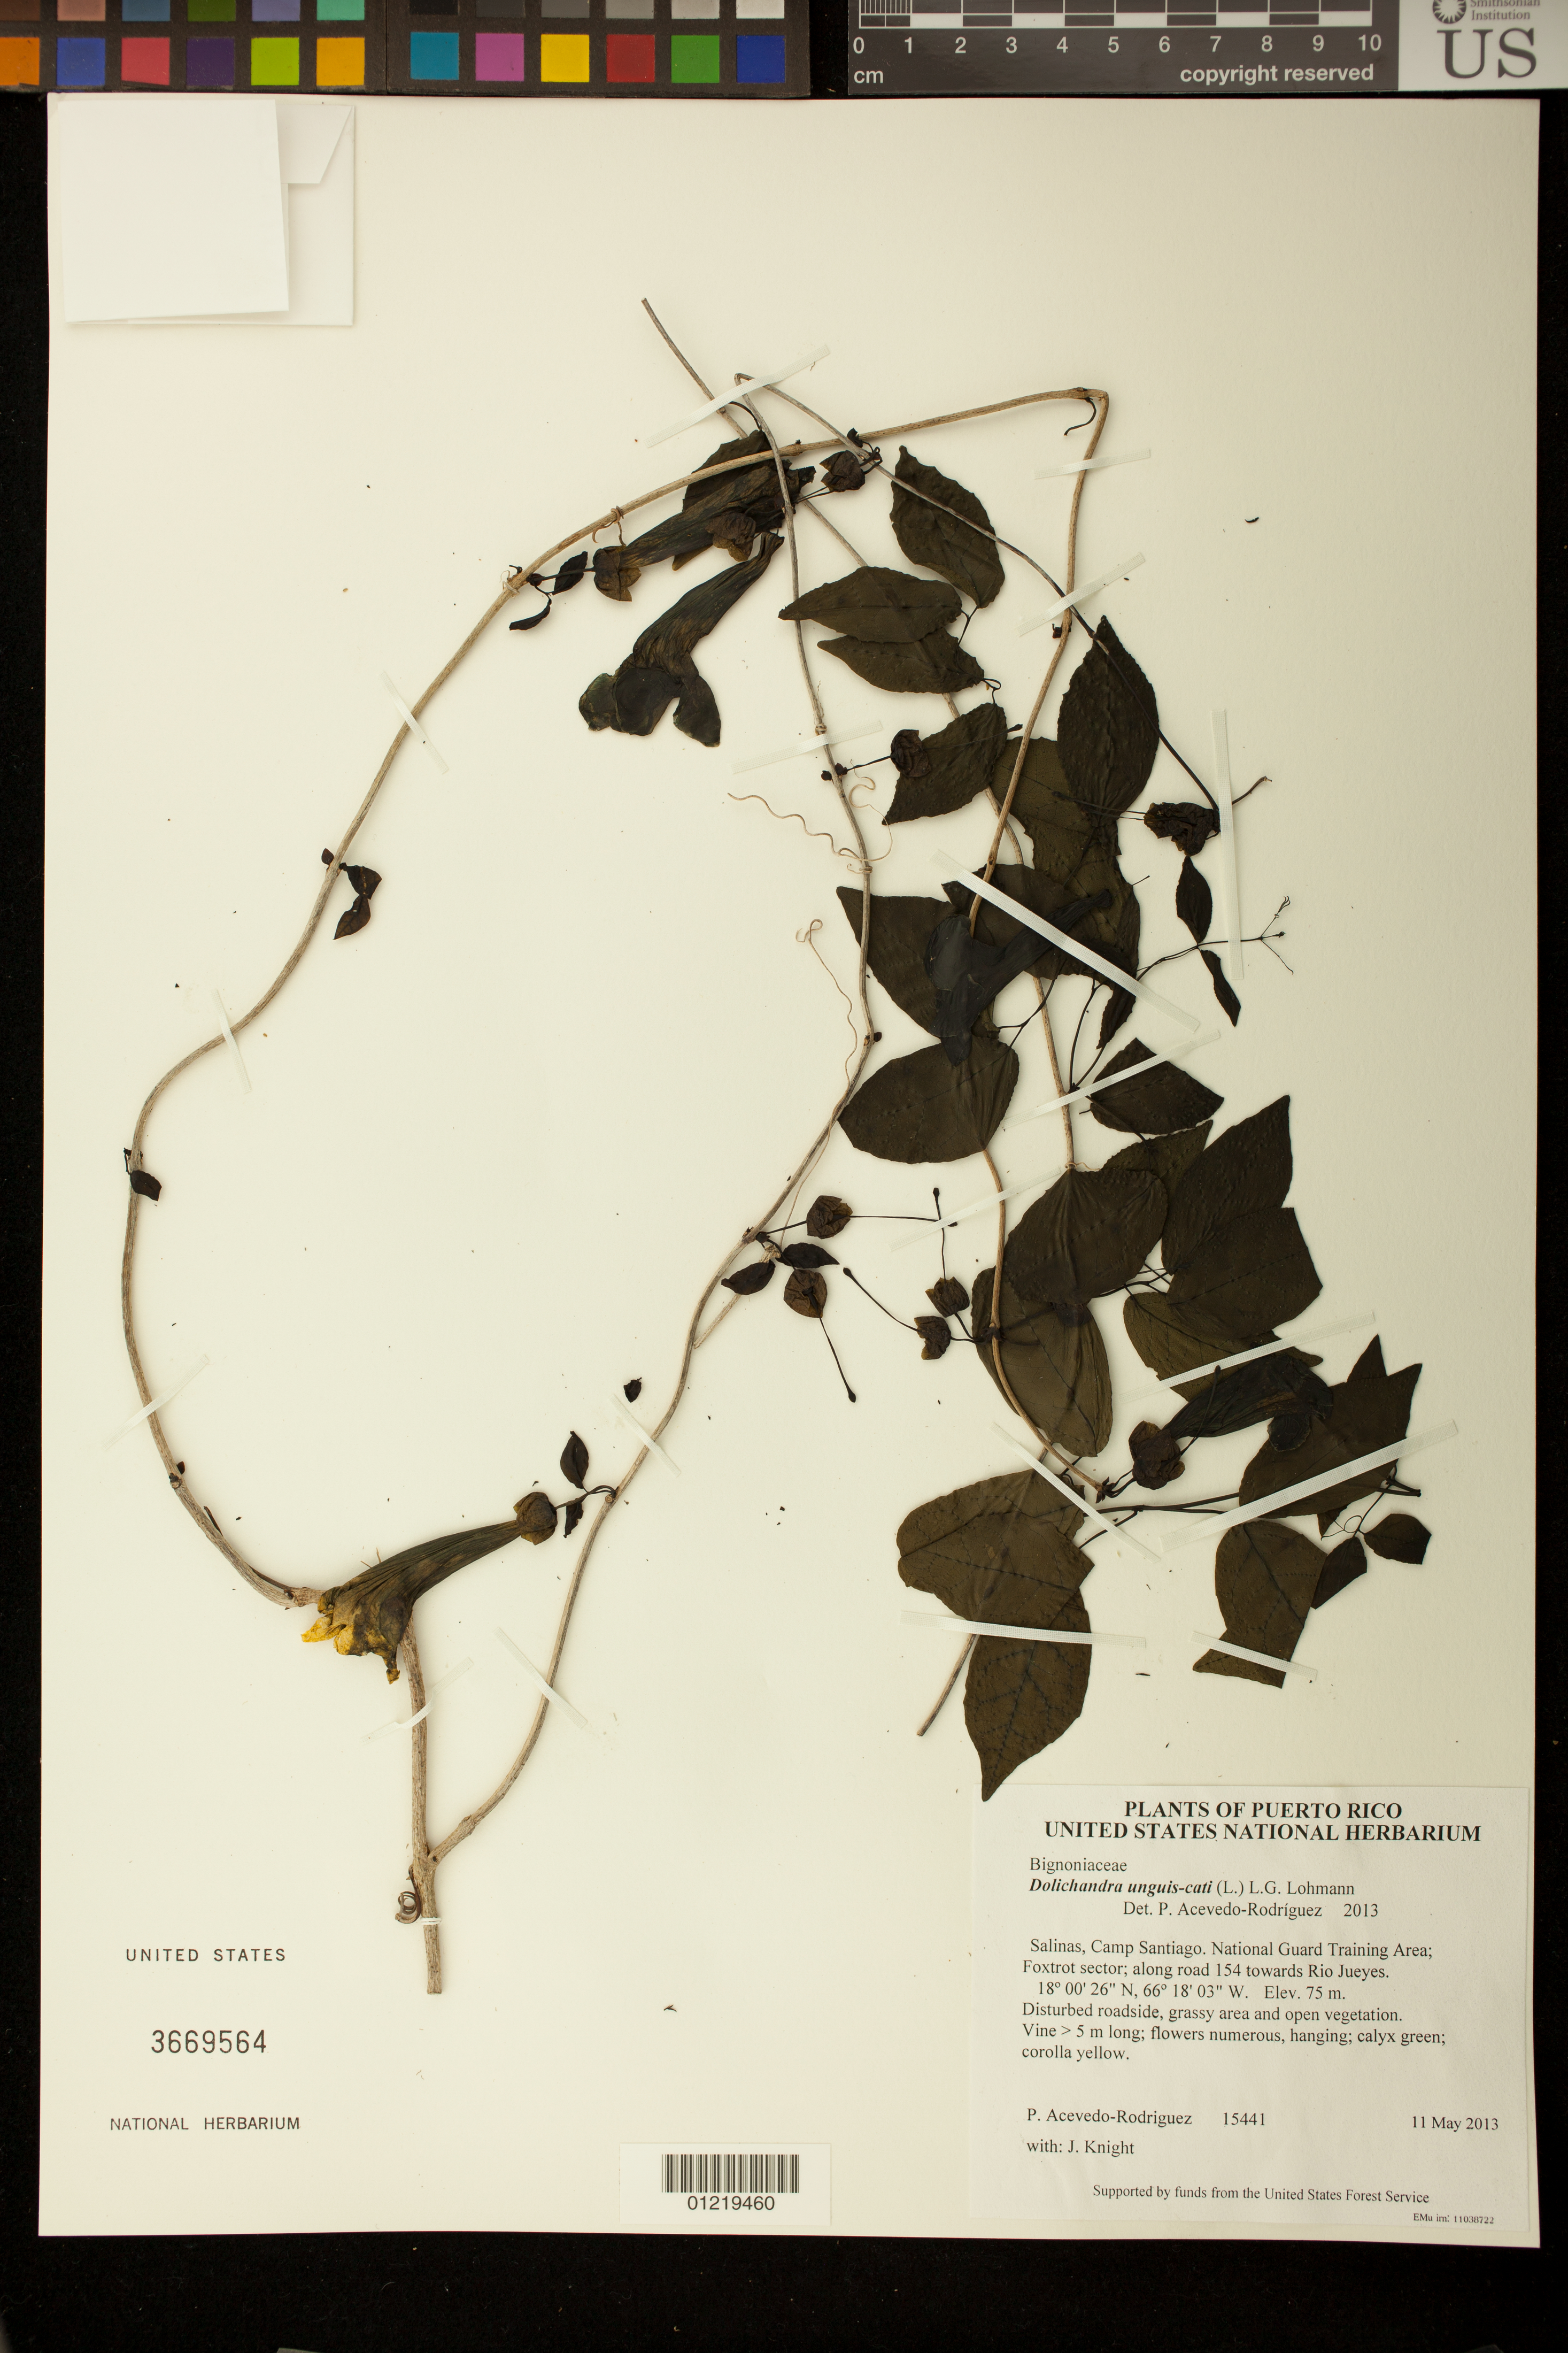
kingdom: Plantae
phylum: Tracheophyta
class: Magnoliopsida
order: Lamiales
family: Bignoniaceae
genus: Dolichandra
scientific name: Dolichandra unguis-cati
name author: (L.) L.G. Lohmann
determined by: Acevedo-Rodríguez, P., (BOT), Smithsonian Institution - National Museum of Natural History (UNITED STATES)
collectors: P. Acevedo-Rodr. & J. Knight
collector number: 15441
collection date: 2013-05-11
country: Puerto Rico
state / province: Salinas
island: Puerto Rico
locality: Camp Santiago. National Guard Training Area; Foxtrot sector; along road 154 towards Rio Jueyes.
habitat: Disturbed roadside, grassy area and open vegetation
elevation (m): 75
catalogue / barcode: US 3669564